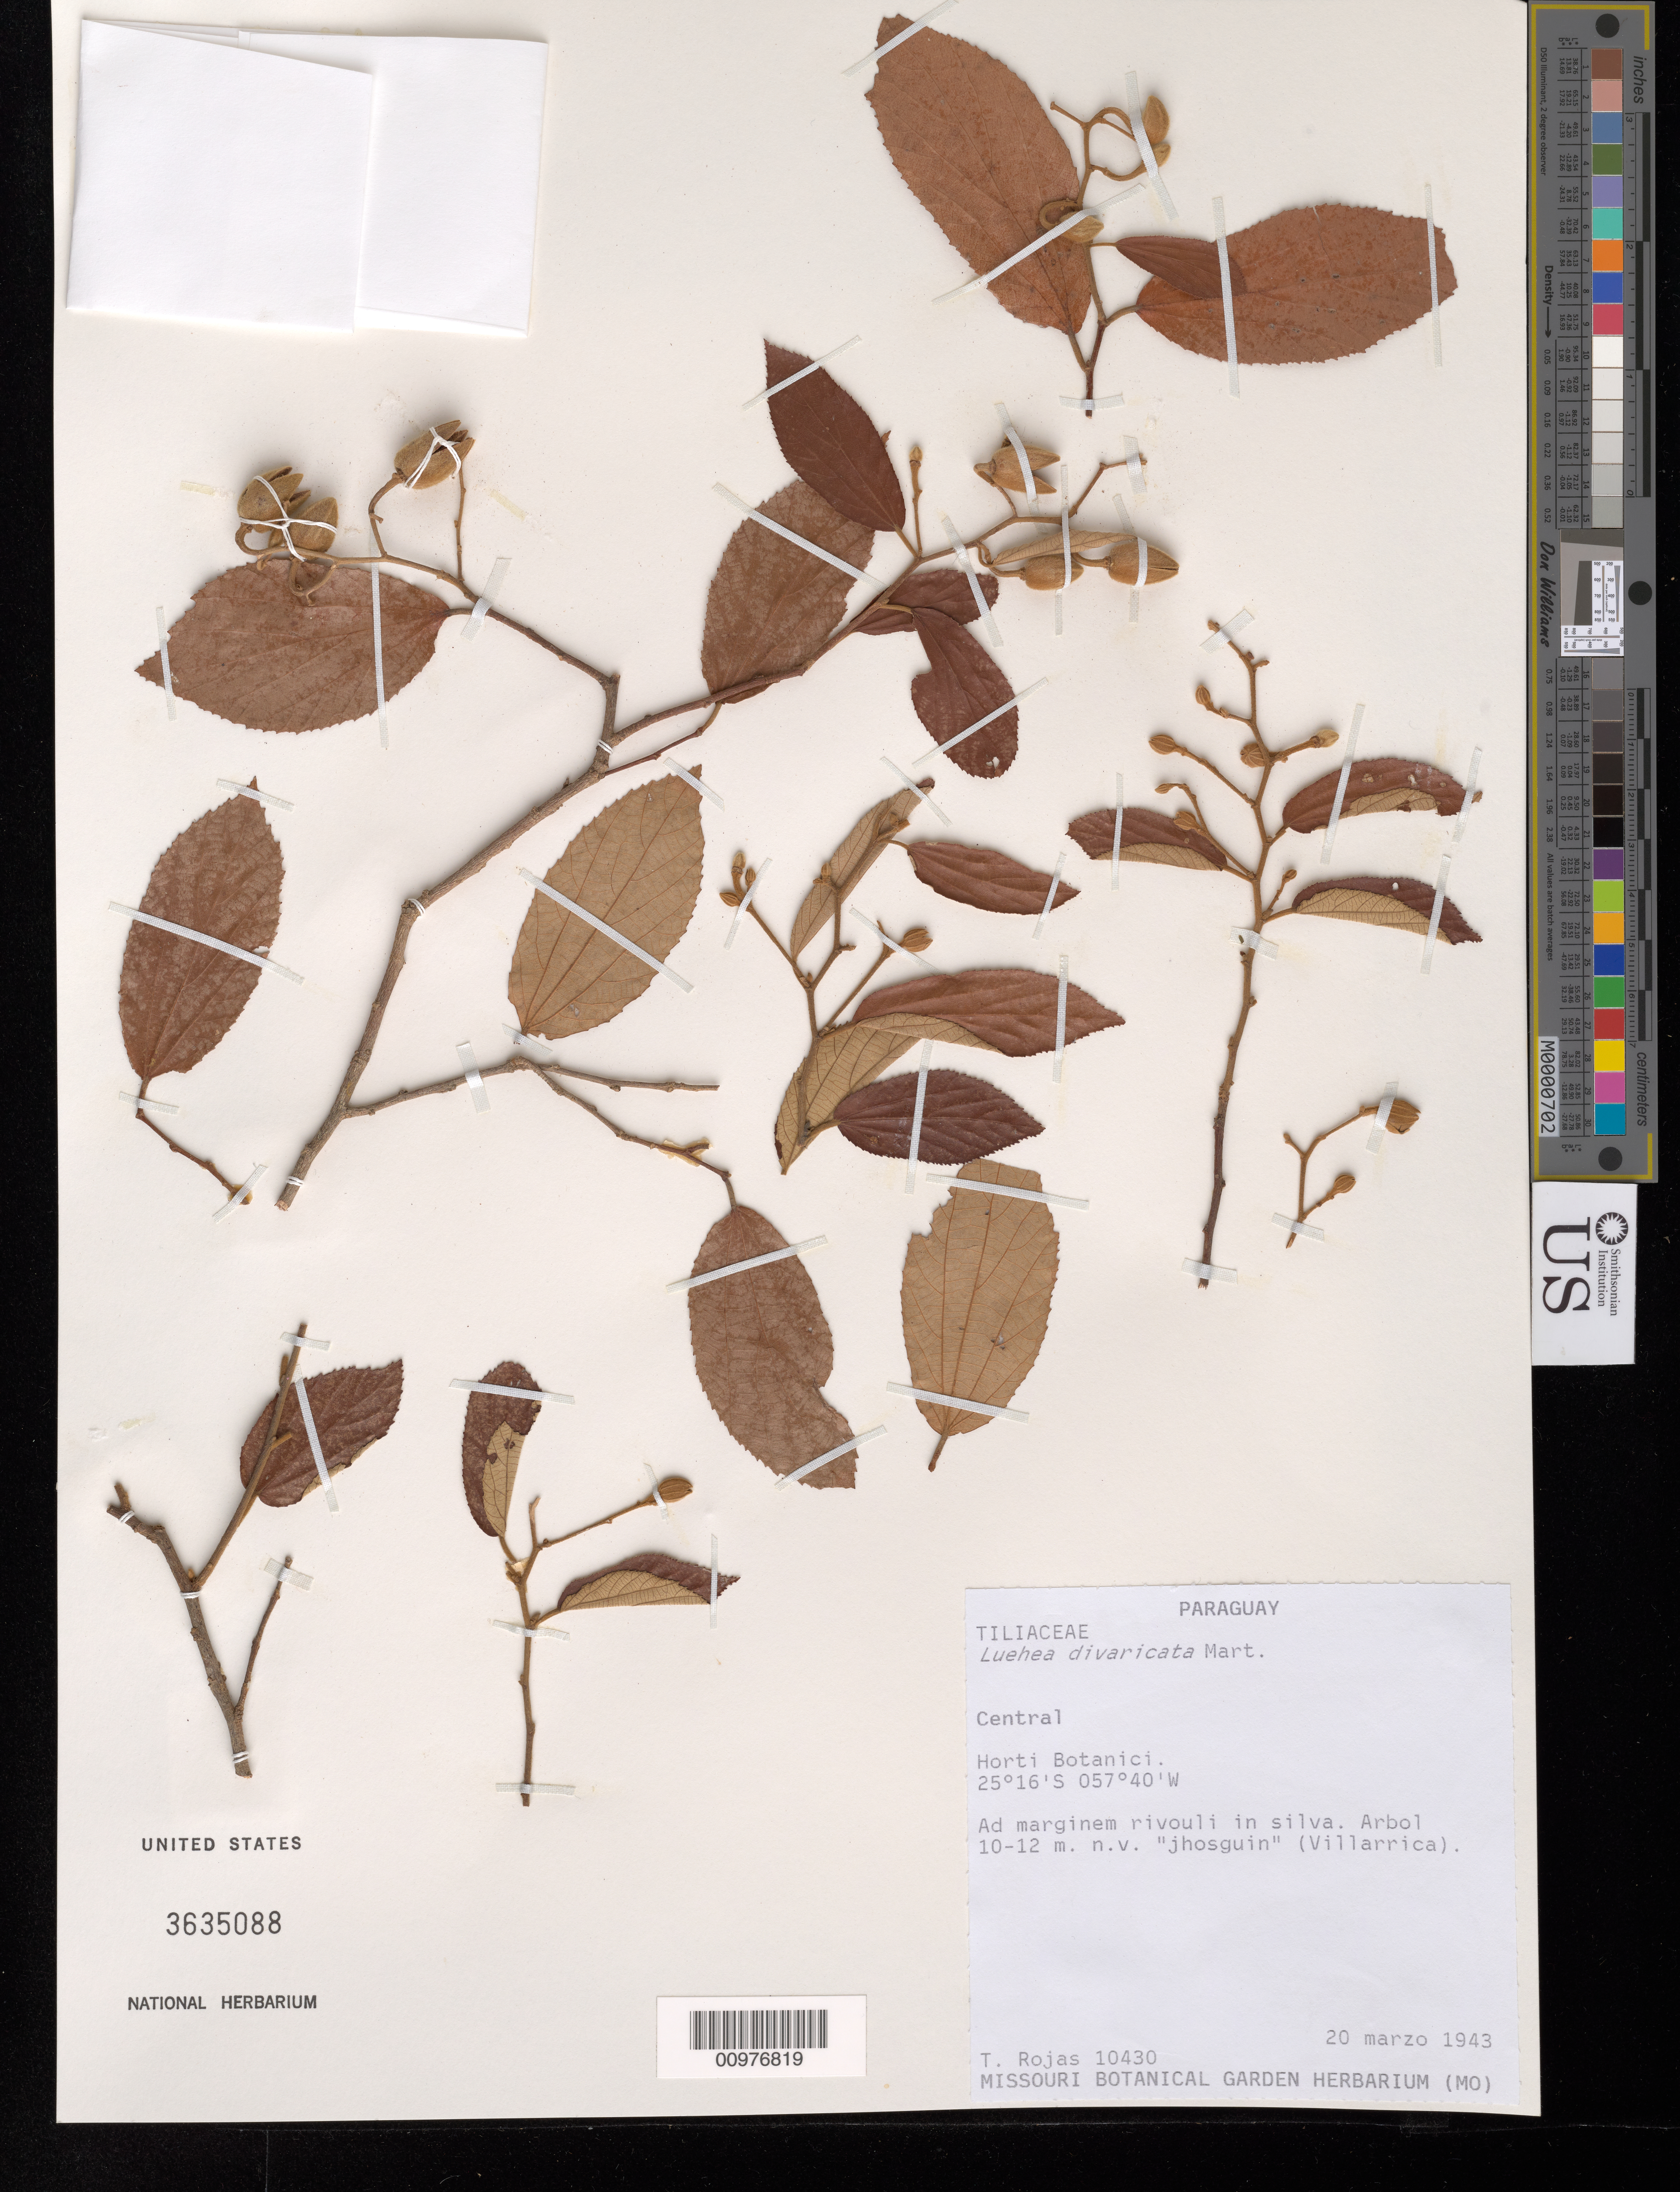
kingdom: Plantae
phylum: Tracheophyta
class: Magnoliopsida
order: Malvales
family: Malvaceae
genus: Luehea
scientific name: Luehea divaricata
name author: Mart.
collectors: T. Rojas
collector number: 10430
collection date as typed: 20 marzo 1943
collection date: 1943-03-20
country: Paraguay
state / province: Central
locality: Horti Botanici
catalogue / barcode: US 3635088